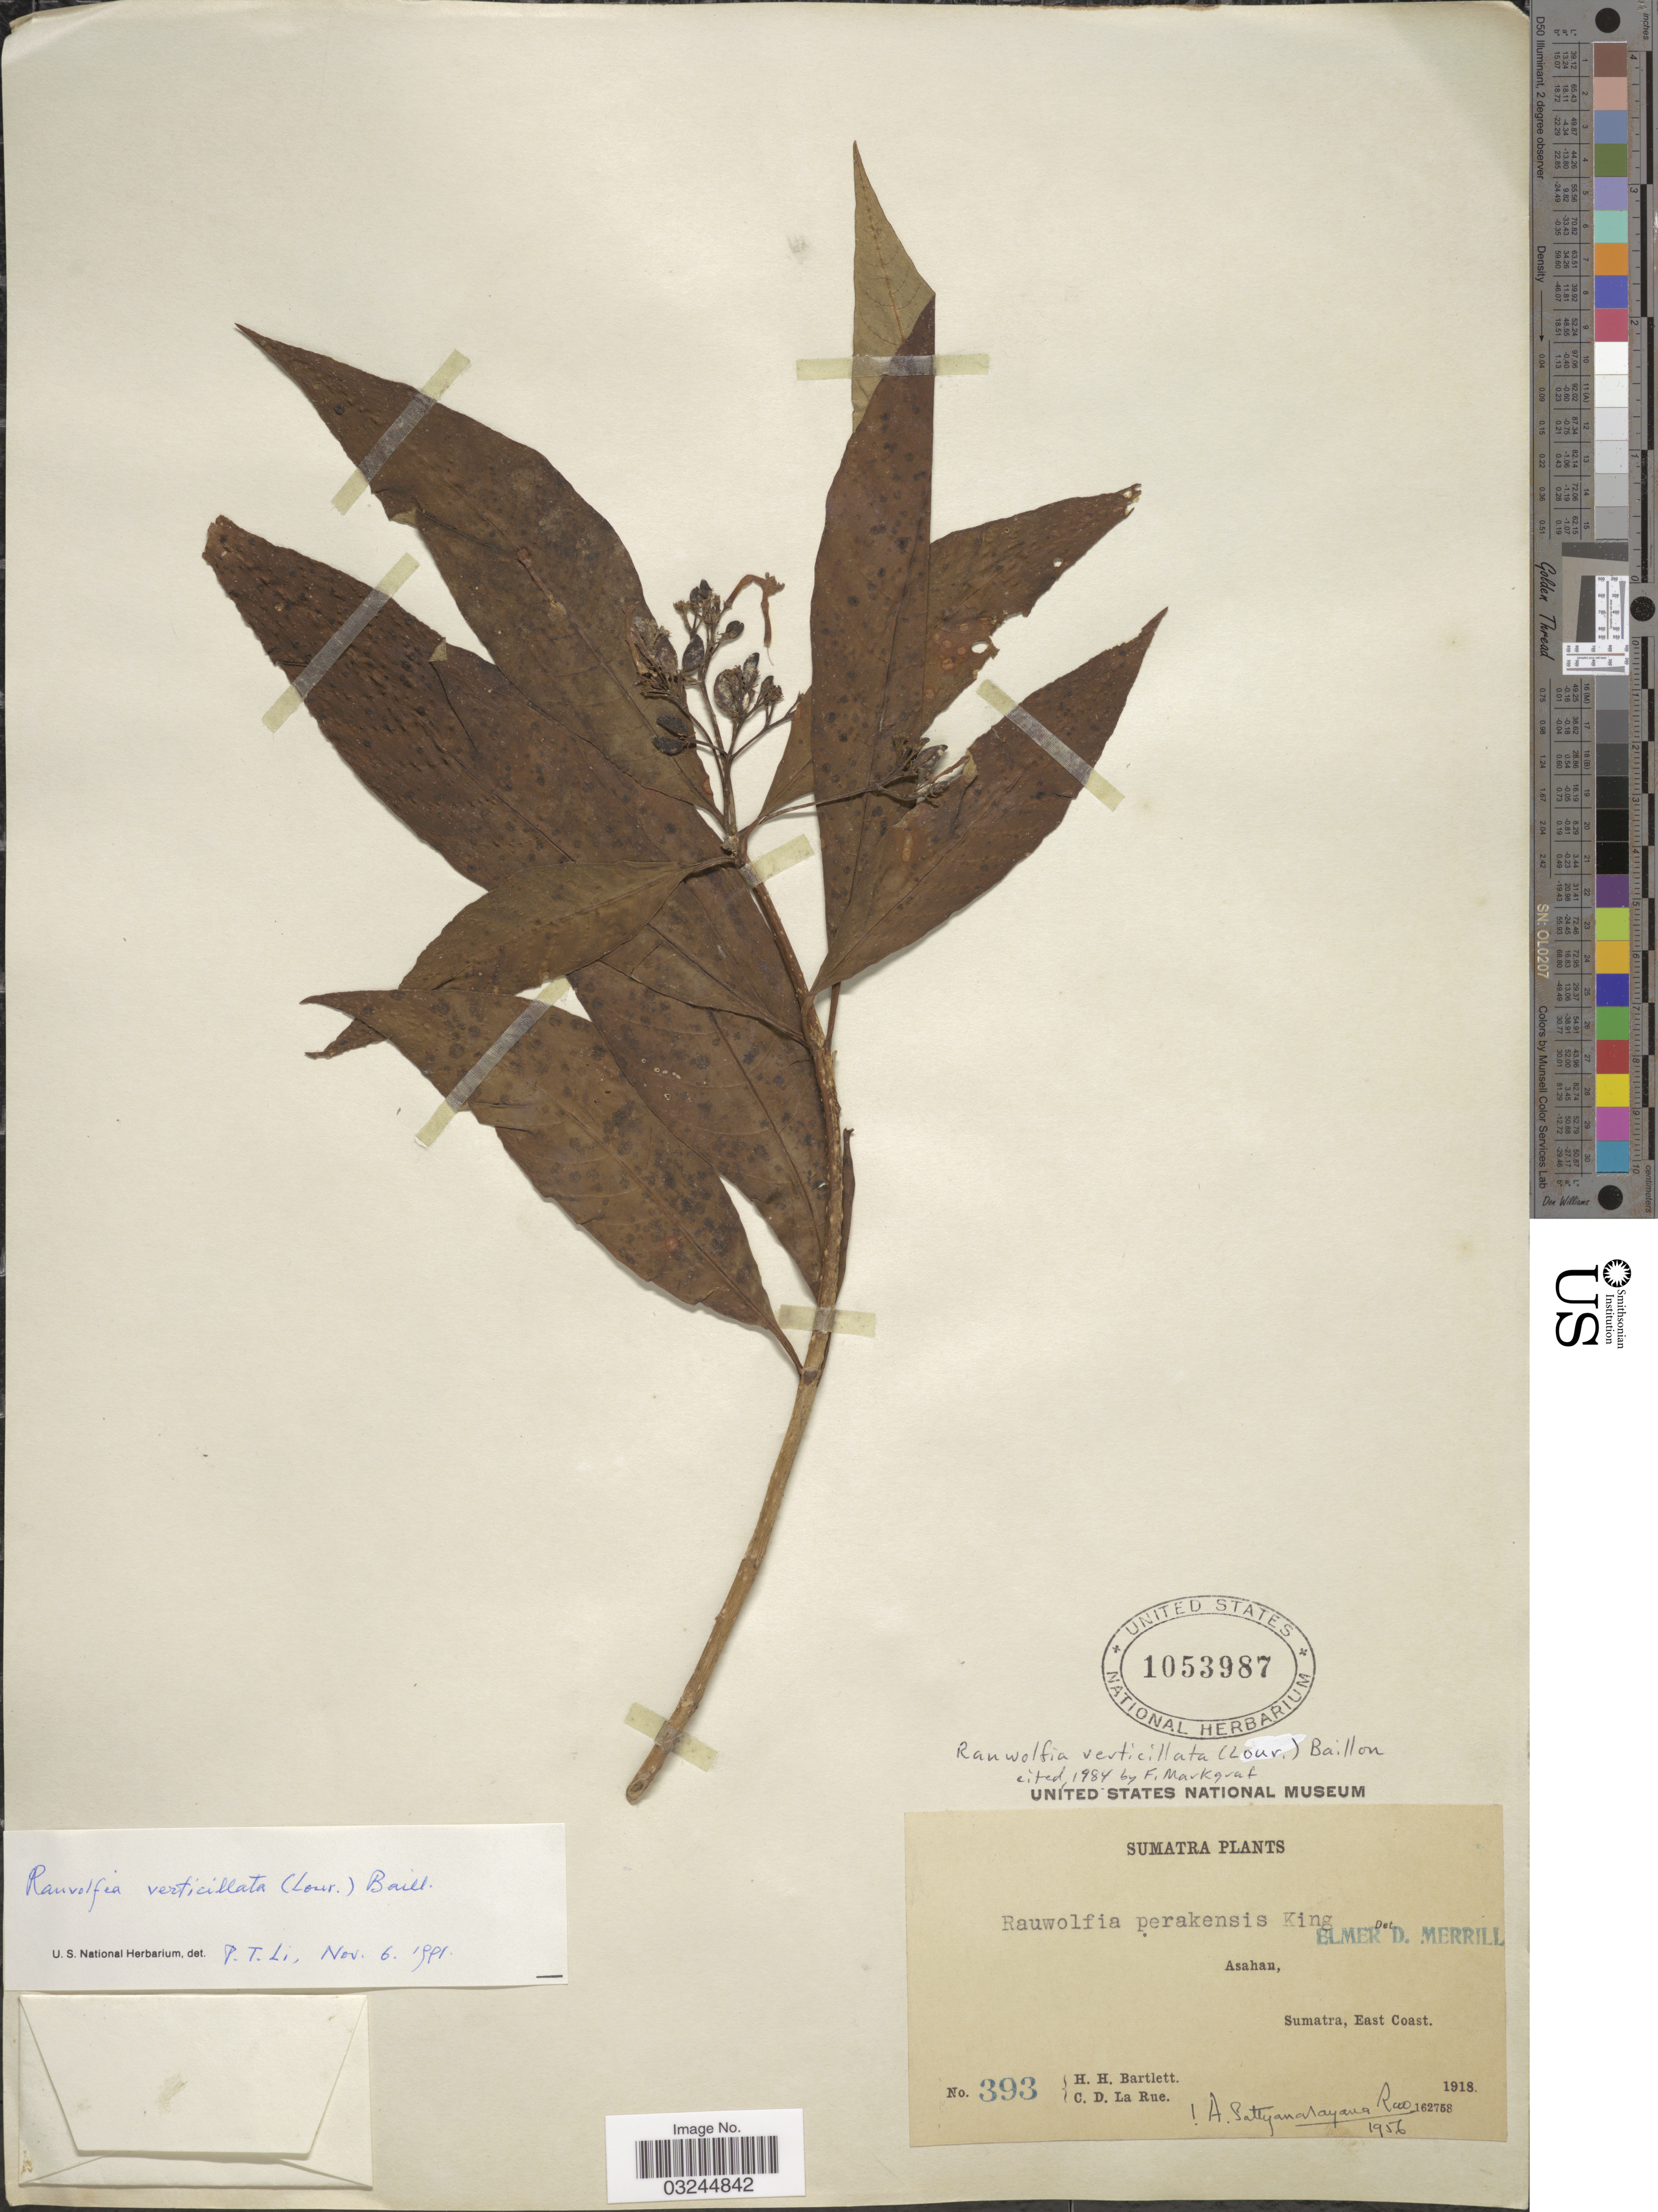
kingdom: Plantae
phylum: Tracheophyta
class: Magnoliopsida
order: Gentianales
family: Apocynaceae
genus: Rauvolfia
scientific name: Rauvolfia verticillata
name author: (Lour.) Baill.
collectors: H. H. Bartlett & C. La Rue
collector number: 393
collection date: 1918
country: Indonesia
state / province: Sumatra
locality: Asahan, Sumatra, East Coast.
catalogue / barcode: US 1053987